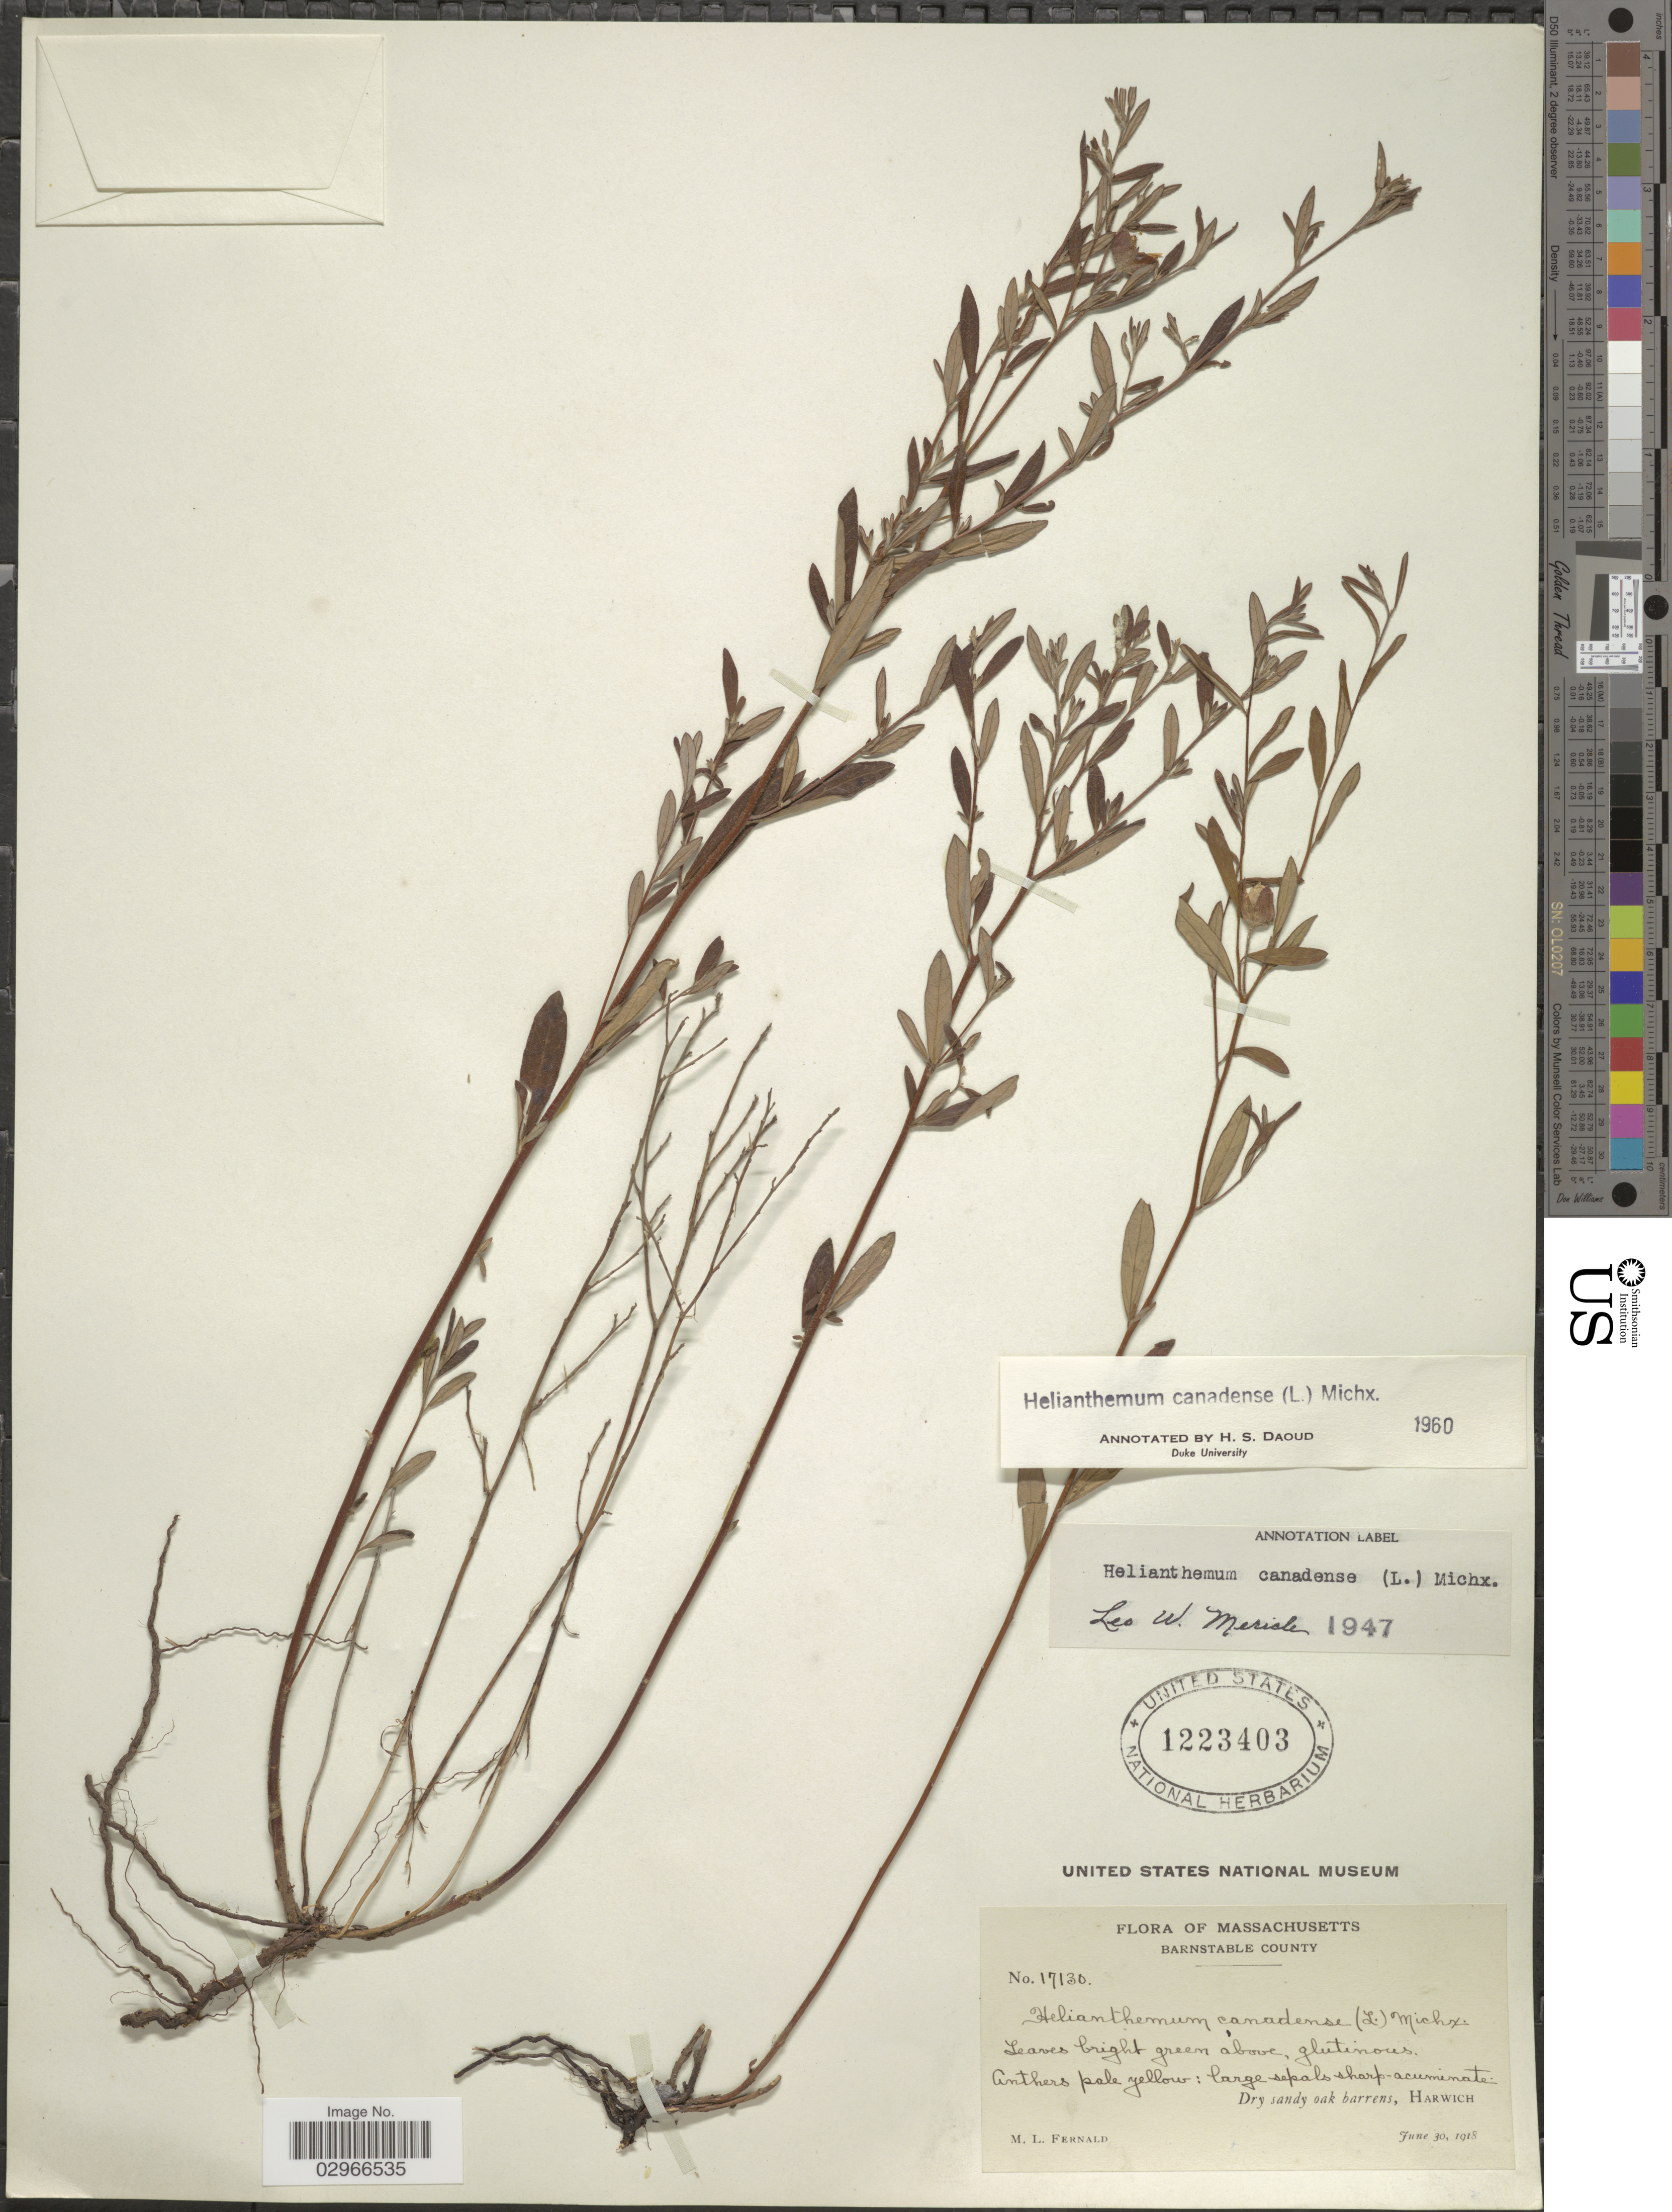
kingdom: Plantae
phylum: Tracheophyta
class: Magnoliopsida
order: Malvales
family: Cistaceae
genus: Helianthemum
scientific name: Helianthemum canadense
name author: (L.) Michx.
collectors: M. L. Fernald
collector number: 17130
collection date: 1918-06-30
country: United States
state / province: Massachusetts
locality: Barnstable County. Harwich.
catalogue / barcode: US 1223403